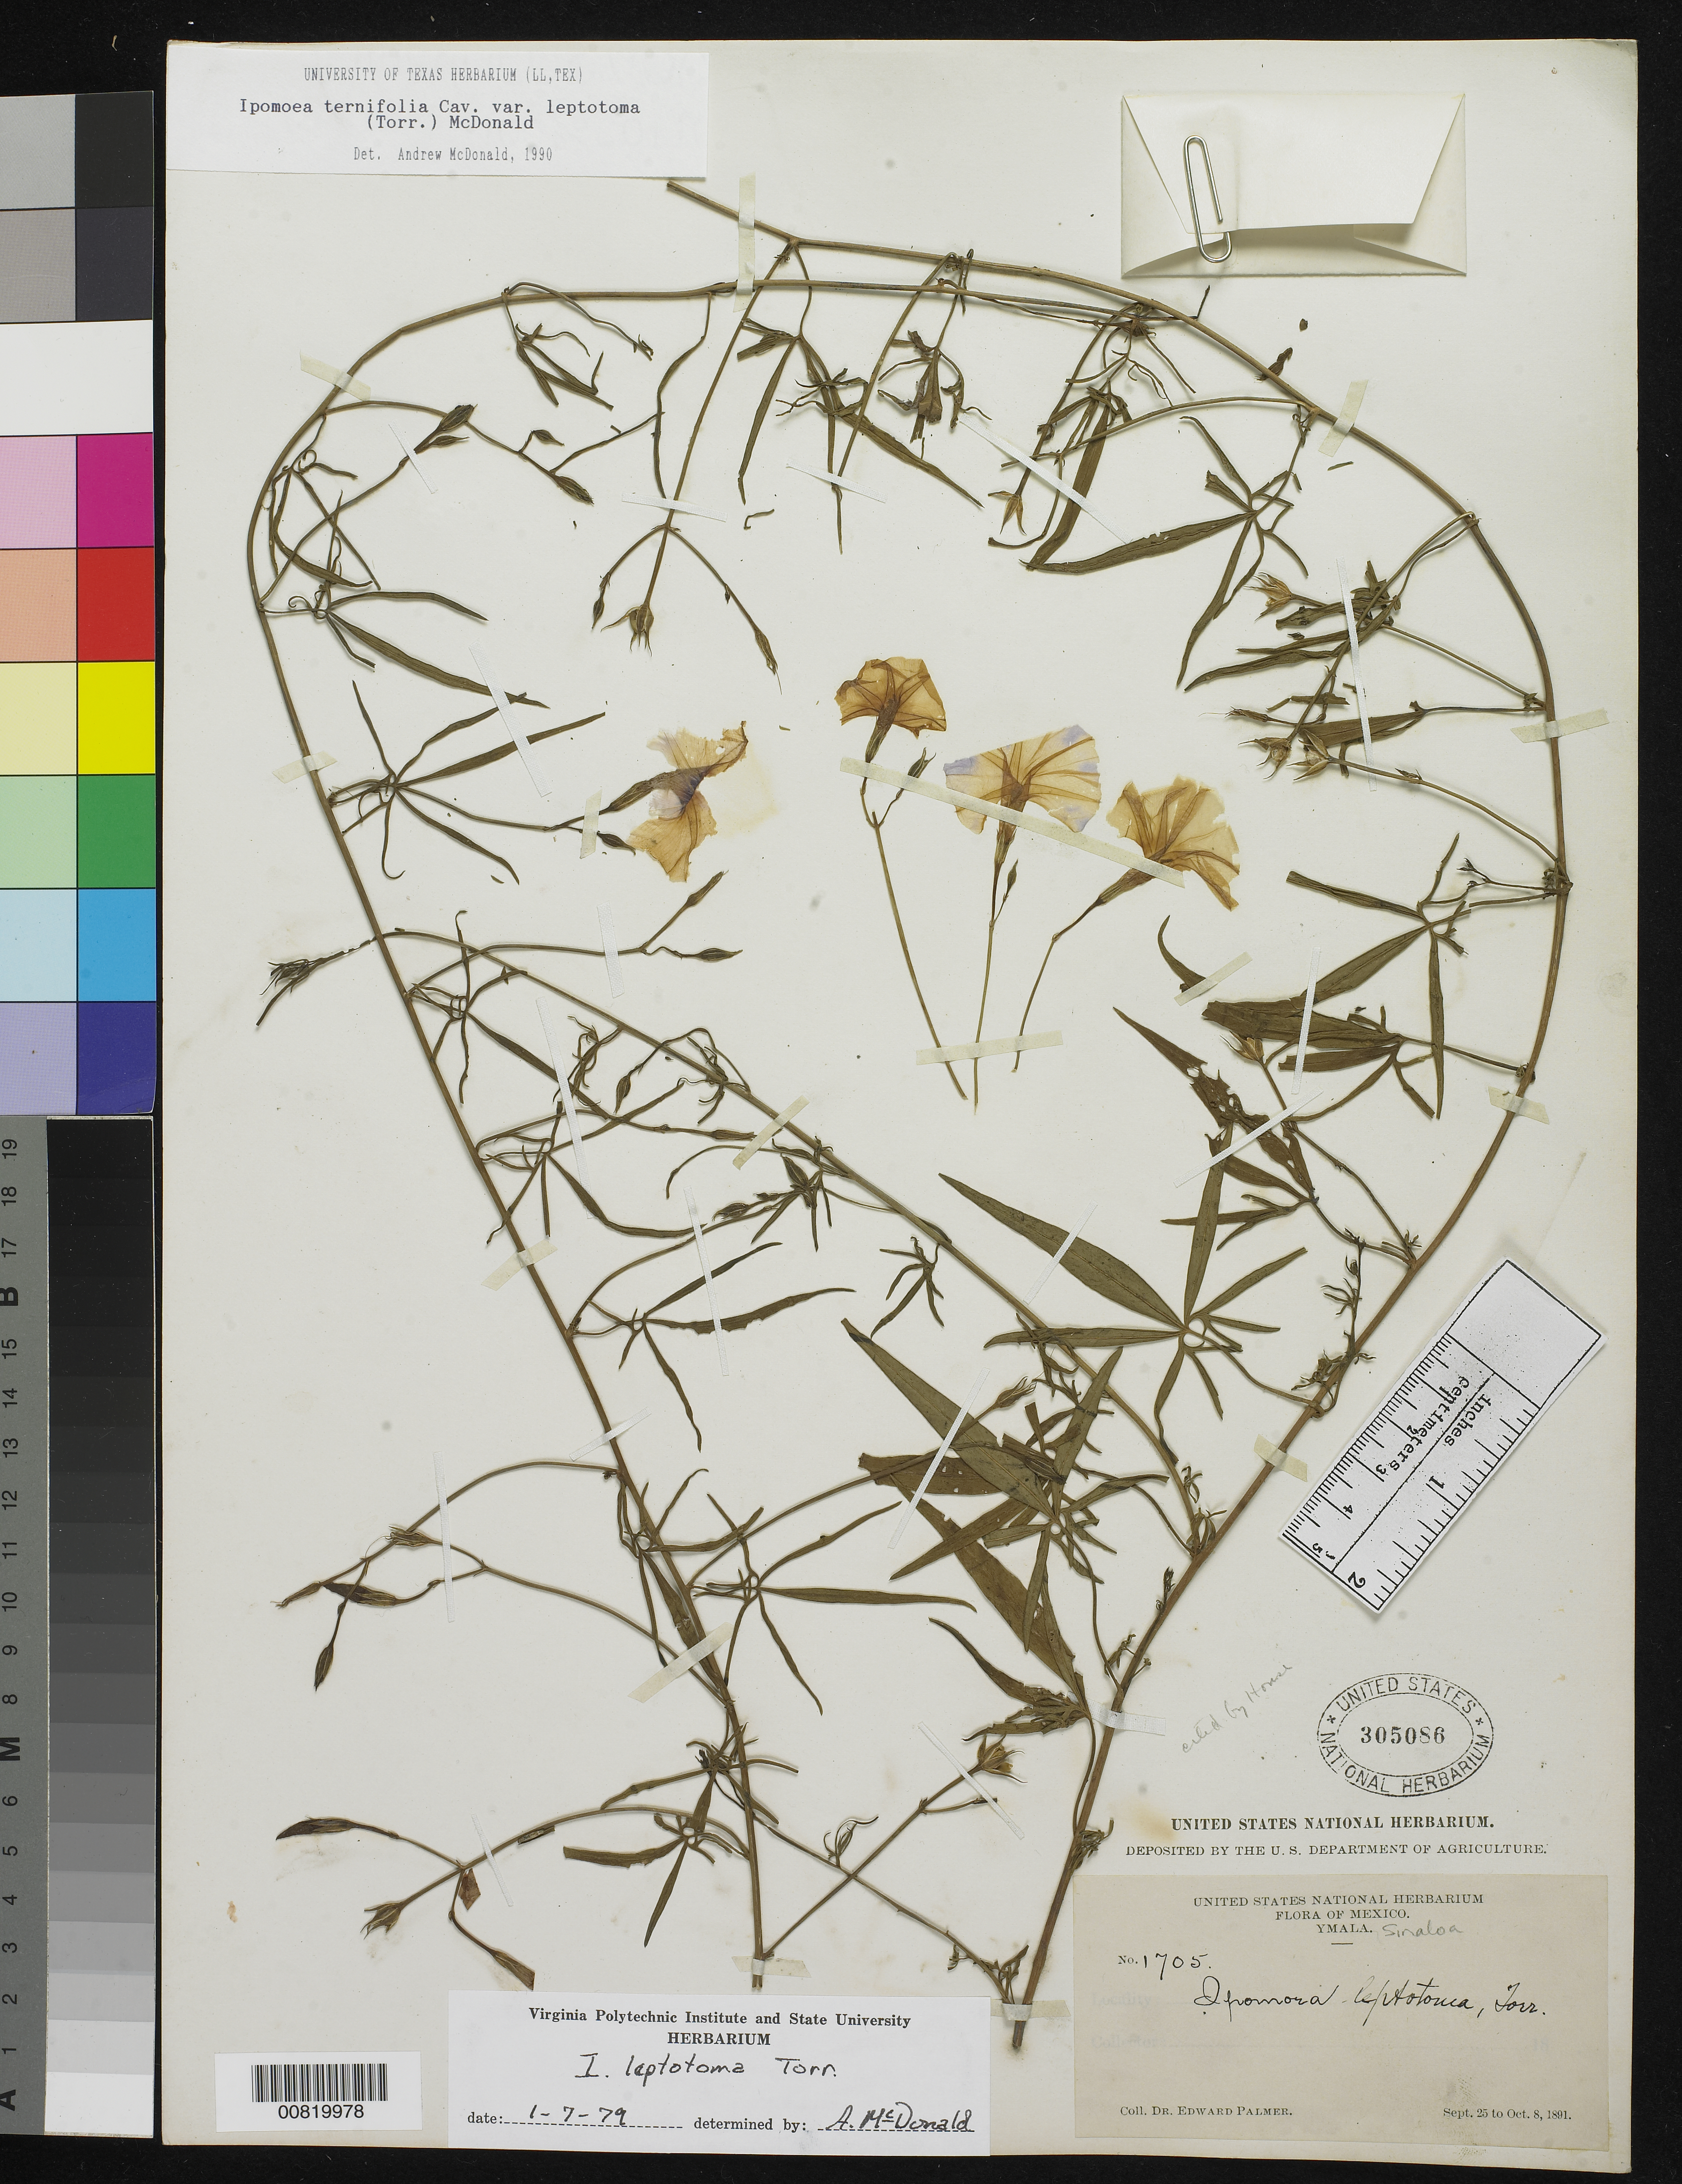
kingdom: Plantae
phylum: Tracheophyta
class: Magnoliopsida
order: Solanales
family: Convolvulaceae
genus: Ipomoea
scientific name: Ipomoea ternifolia var. leptotoma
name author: (Torr.) J.A. McDonald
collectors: E. Palmer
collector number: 1705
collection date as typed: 25 Sep 1891 to 08 Oct 1891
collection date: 1891-09-25/1891-10-08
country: Mexico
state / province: Sinaloa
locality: Ymala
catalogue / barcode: US 305086